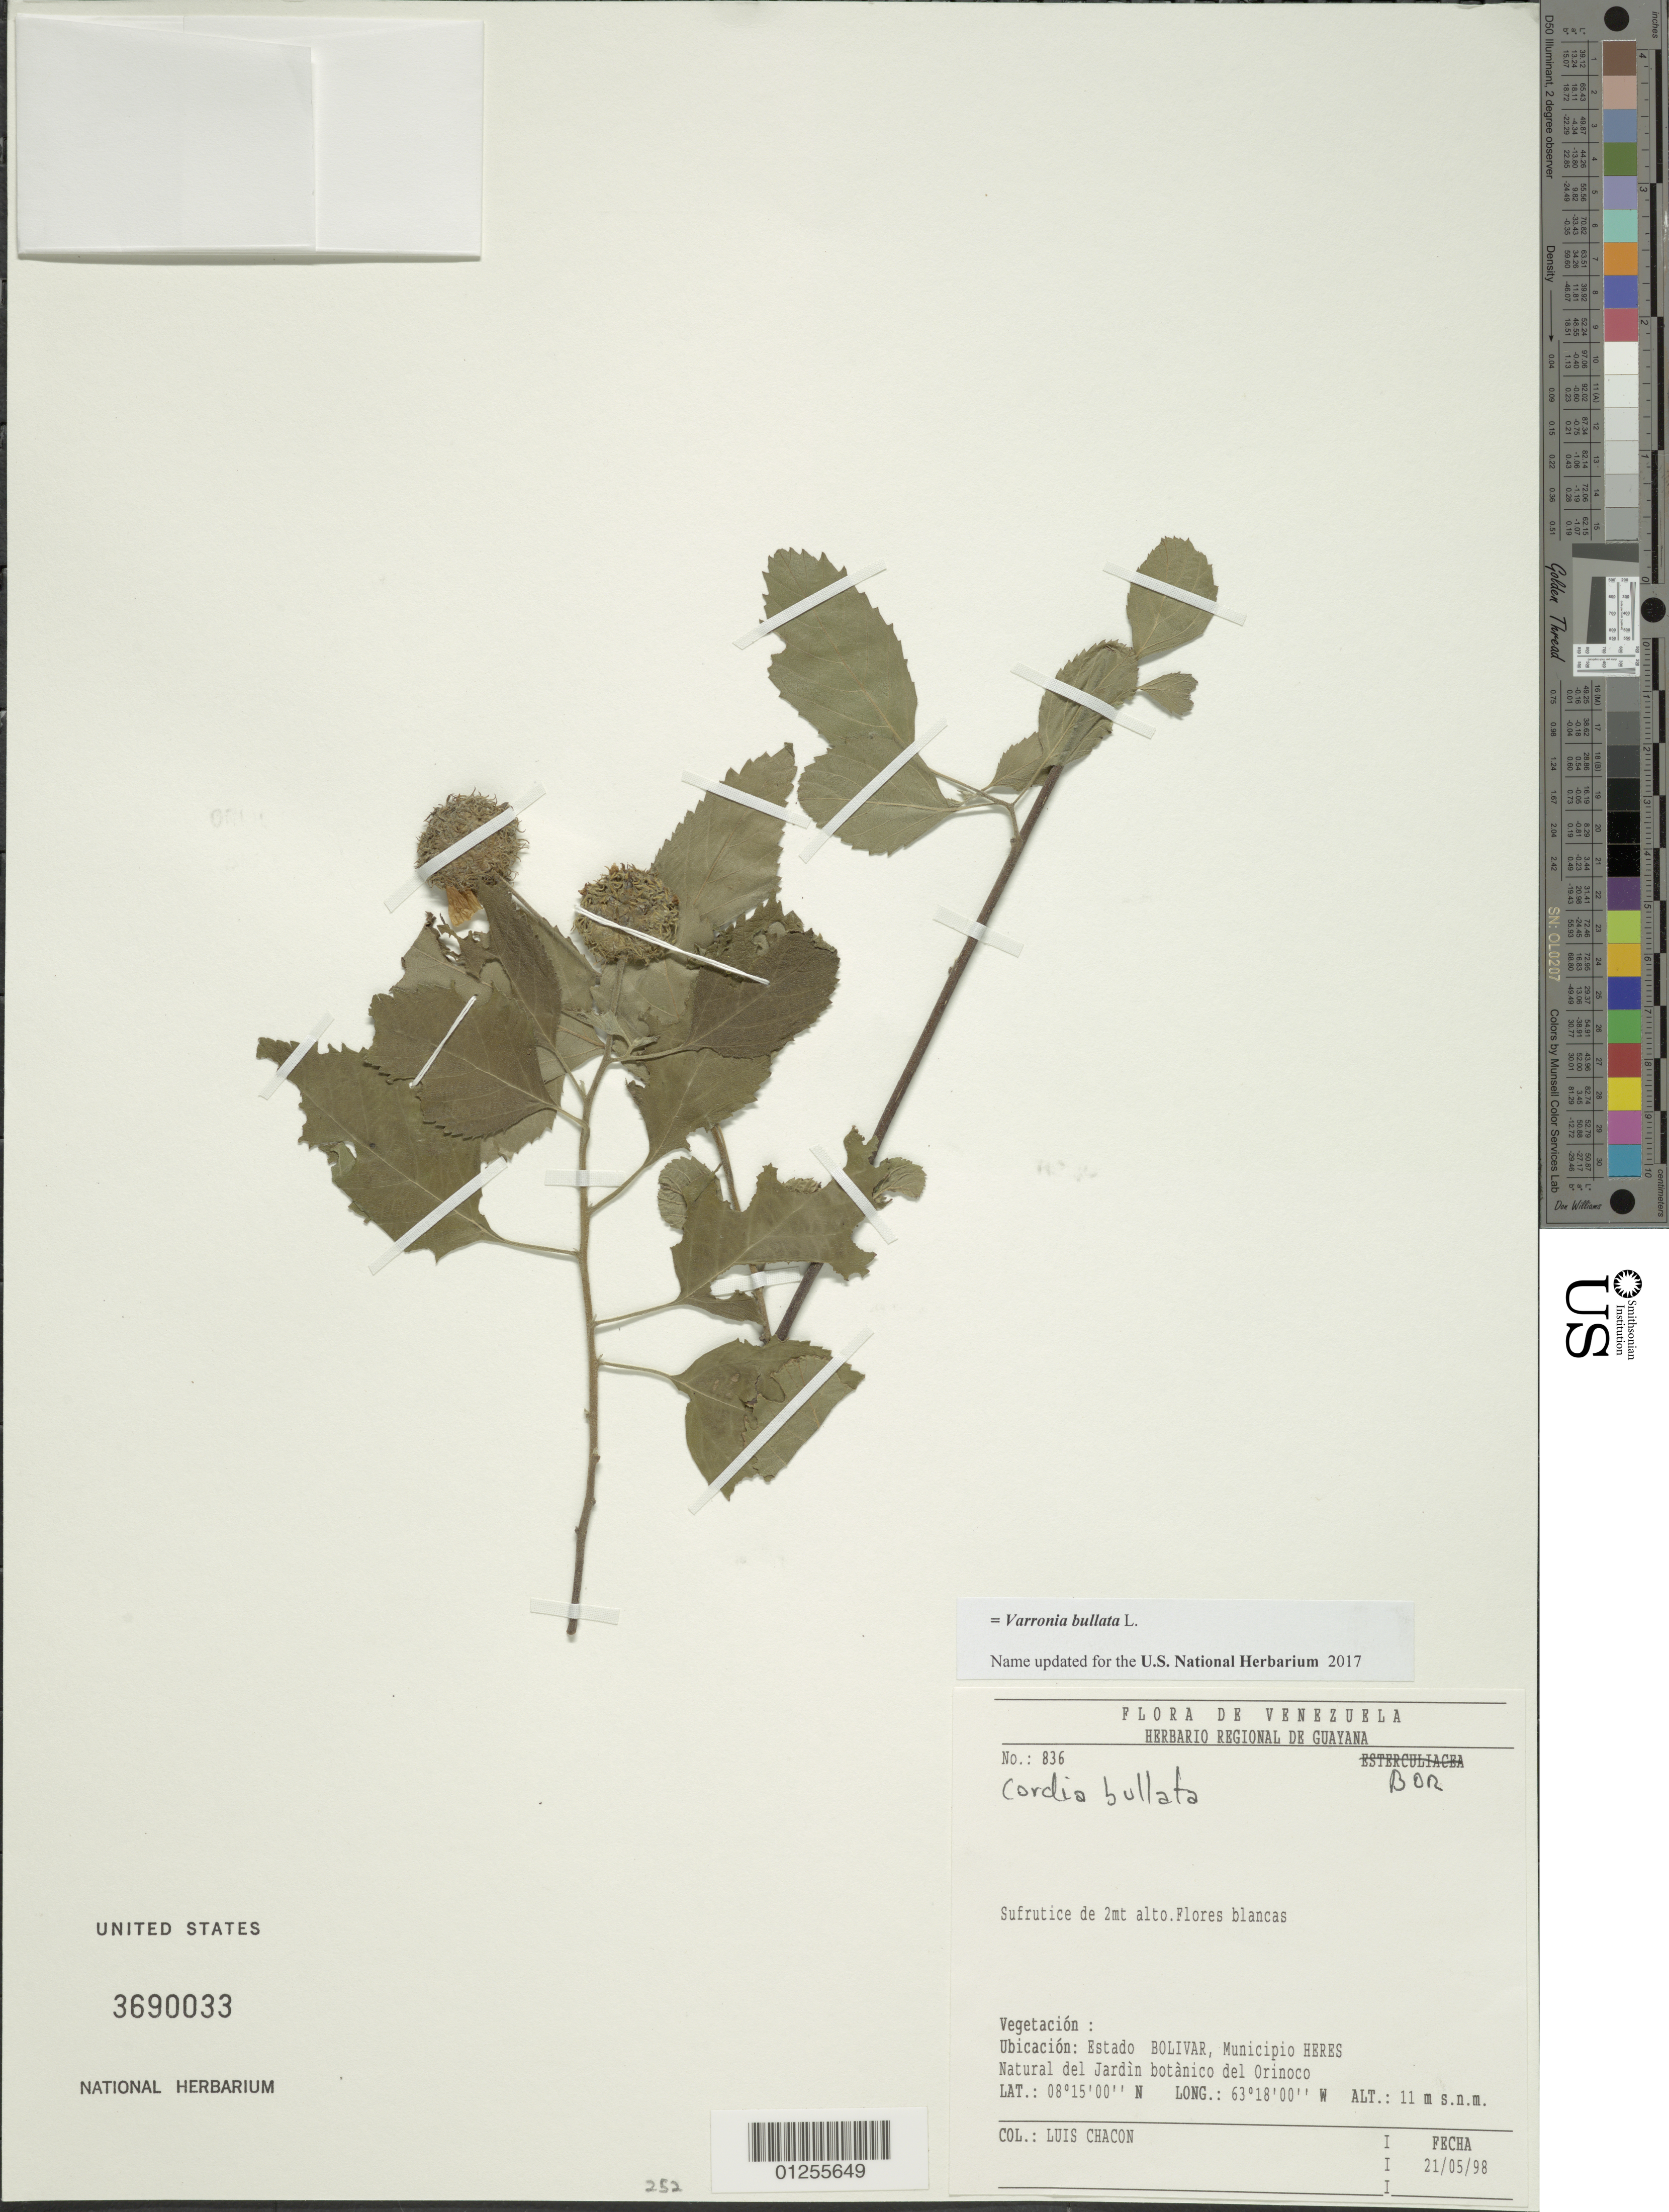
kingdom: Plantae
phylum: Tracheophyta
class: Magnoliopsida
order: Boraginales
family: Cordiaceae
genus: Cordia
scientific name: Cordia bullata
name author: (L.) Roem. & Schult.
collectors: L. Chacon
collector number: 836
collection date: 1998-05-21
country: Venezuela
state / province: Bolívar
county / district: Heres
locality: Natural de Jardin batanico del Orinoco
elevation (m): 11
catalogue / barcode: US 3690033